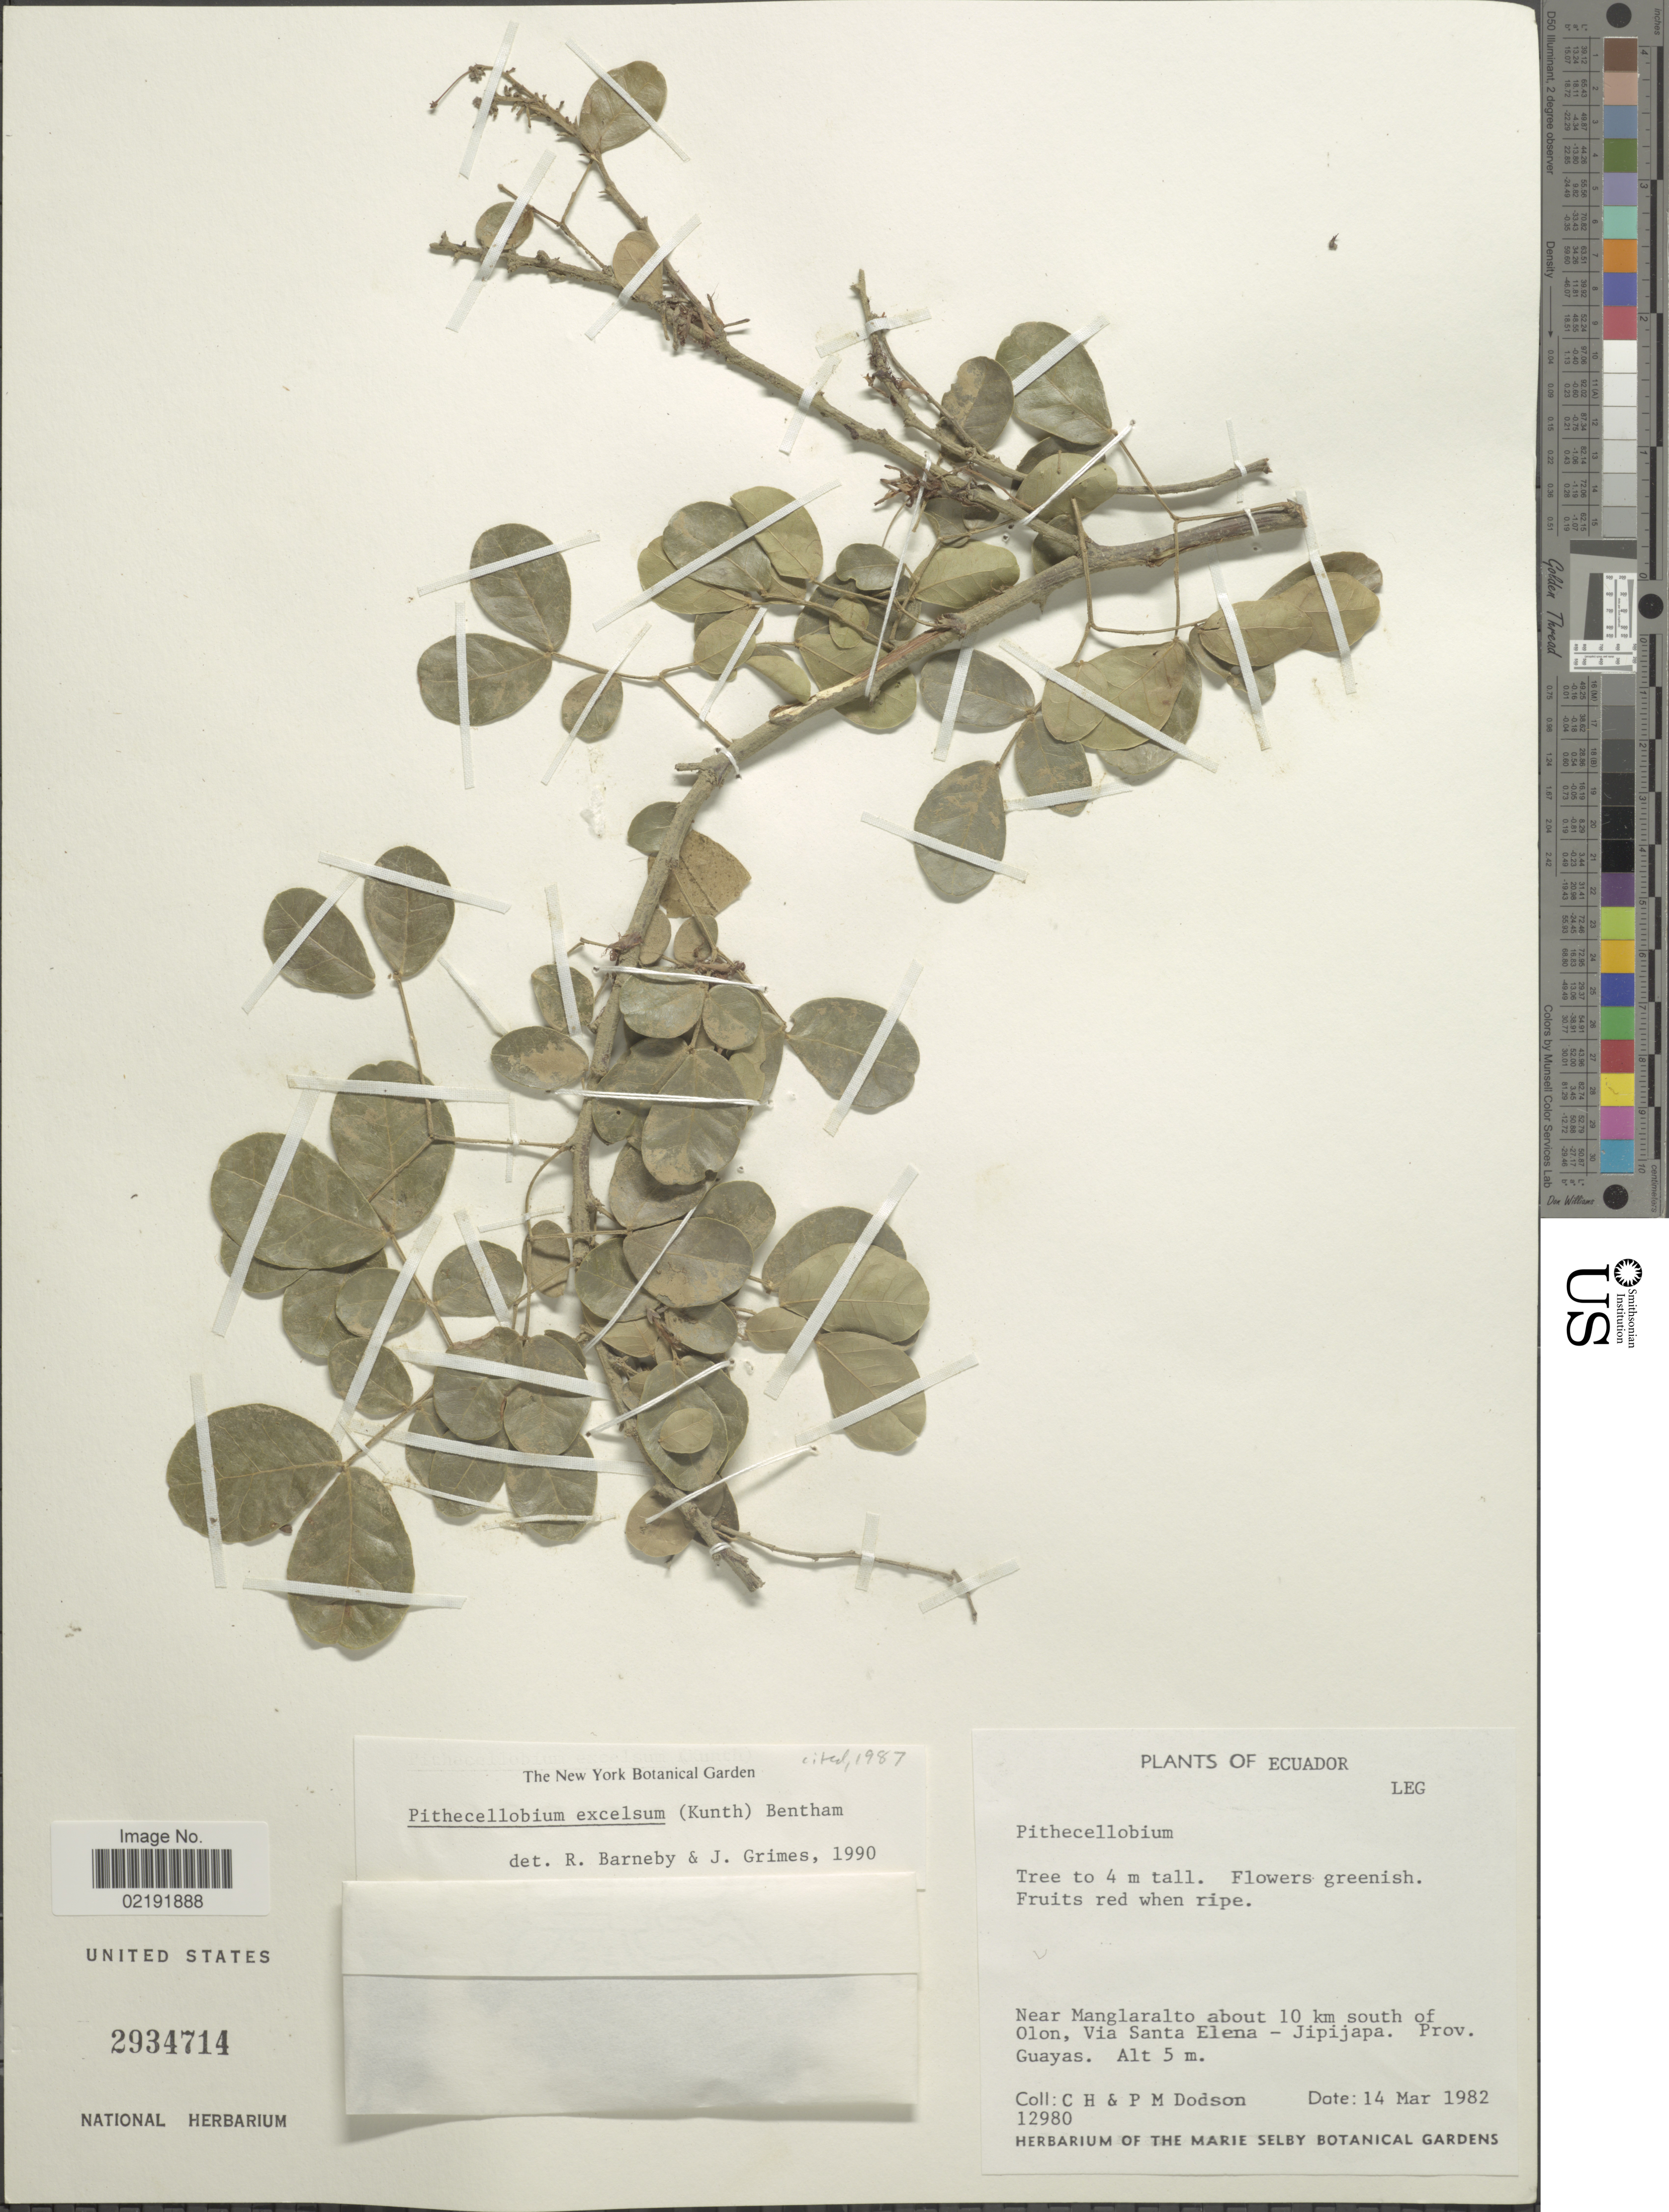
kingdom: Plantae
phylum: Tracheophyta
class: Magnoliopsida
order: Fabales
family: Fabaceae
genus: Pithecellobium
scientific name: Pithecellobium excelsum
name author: (Kunth) Mart.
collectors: C. H. Dodson & P. M. Dodson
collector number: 12980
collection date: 1982-03-14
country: Ecuador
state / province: Guayas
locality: Near Manglaralto about 10 km south of Olon, Via Santa Elena - Jipijapa. Prov. Guayas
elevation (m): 5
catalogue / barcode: US 2934714